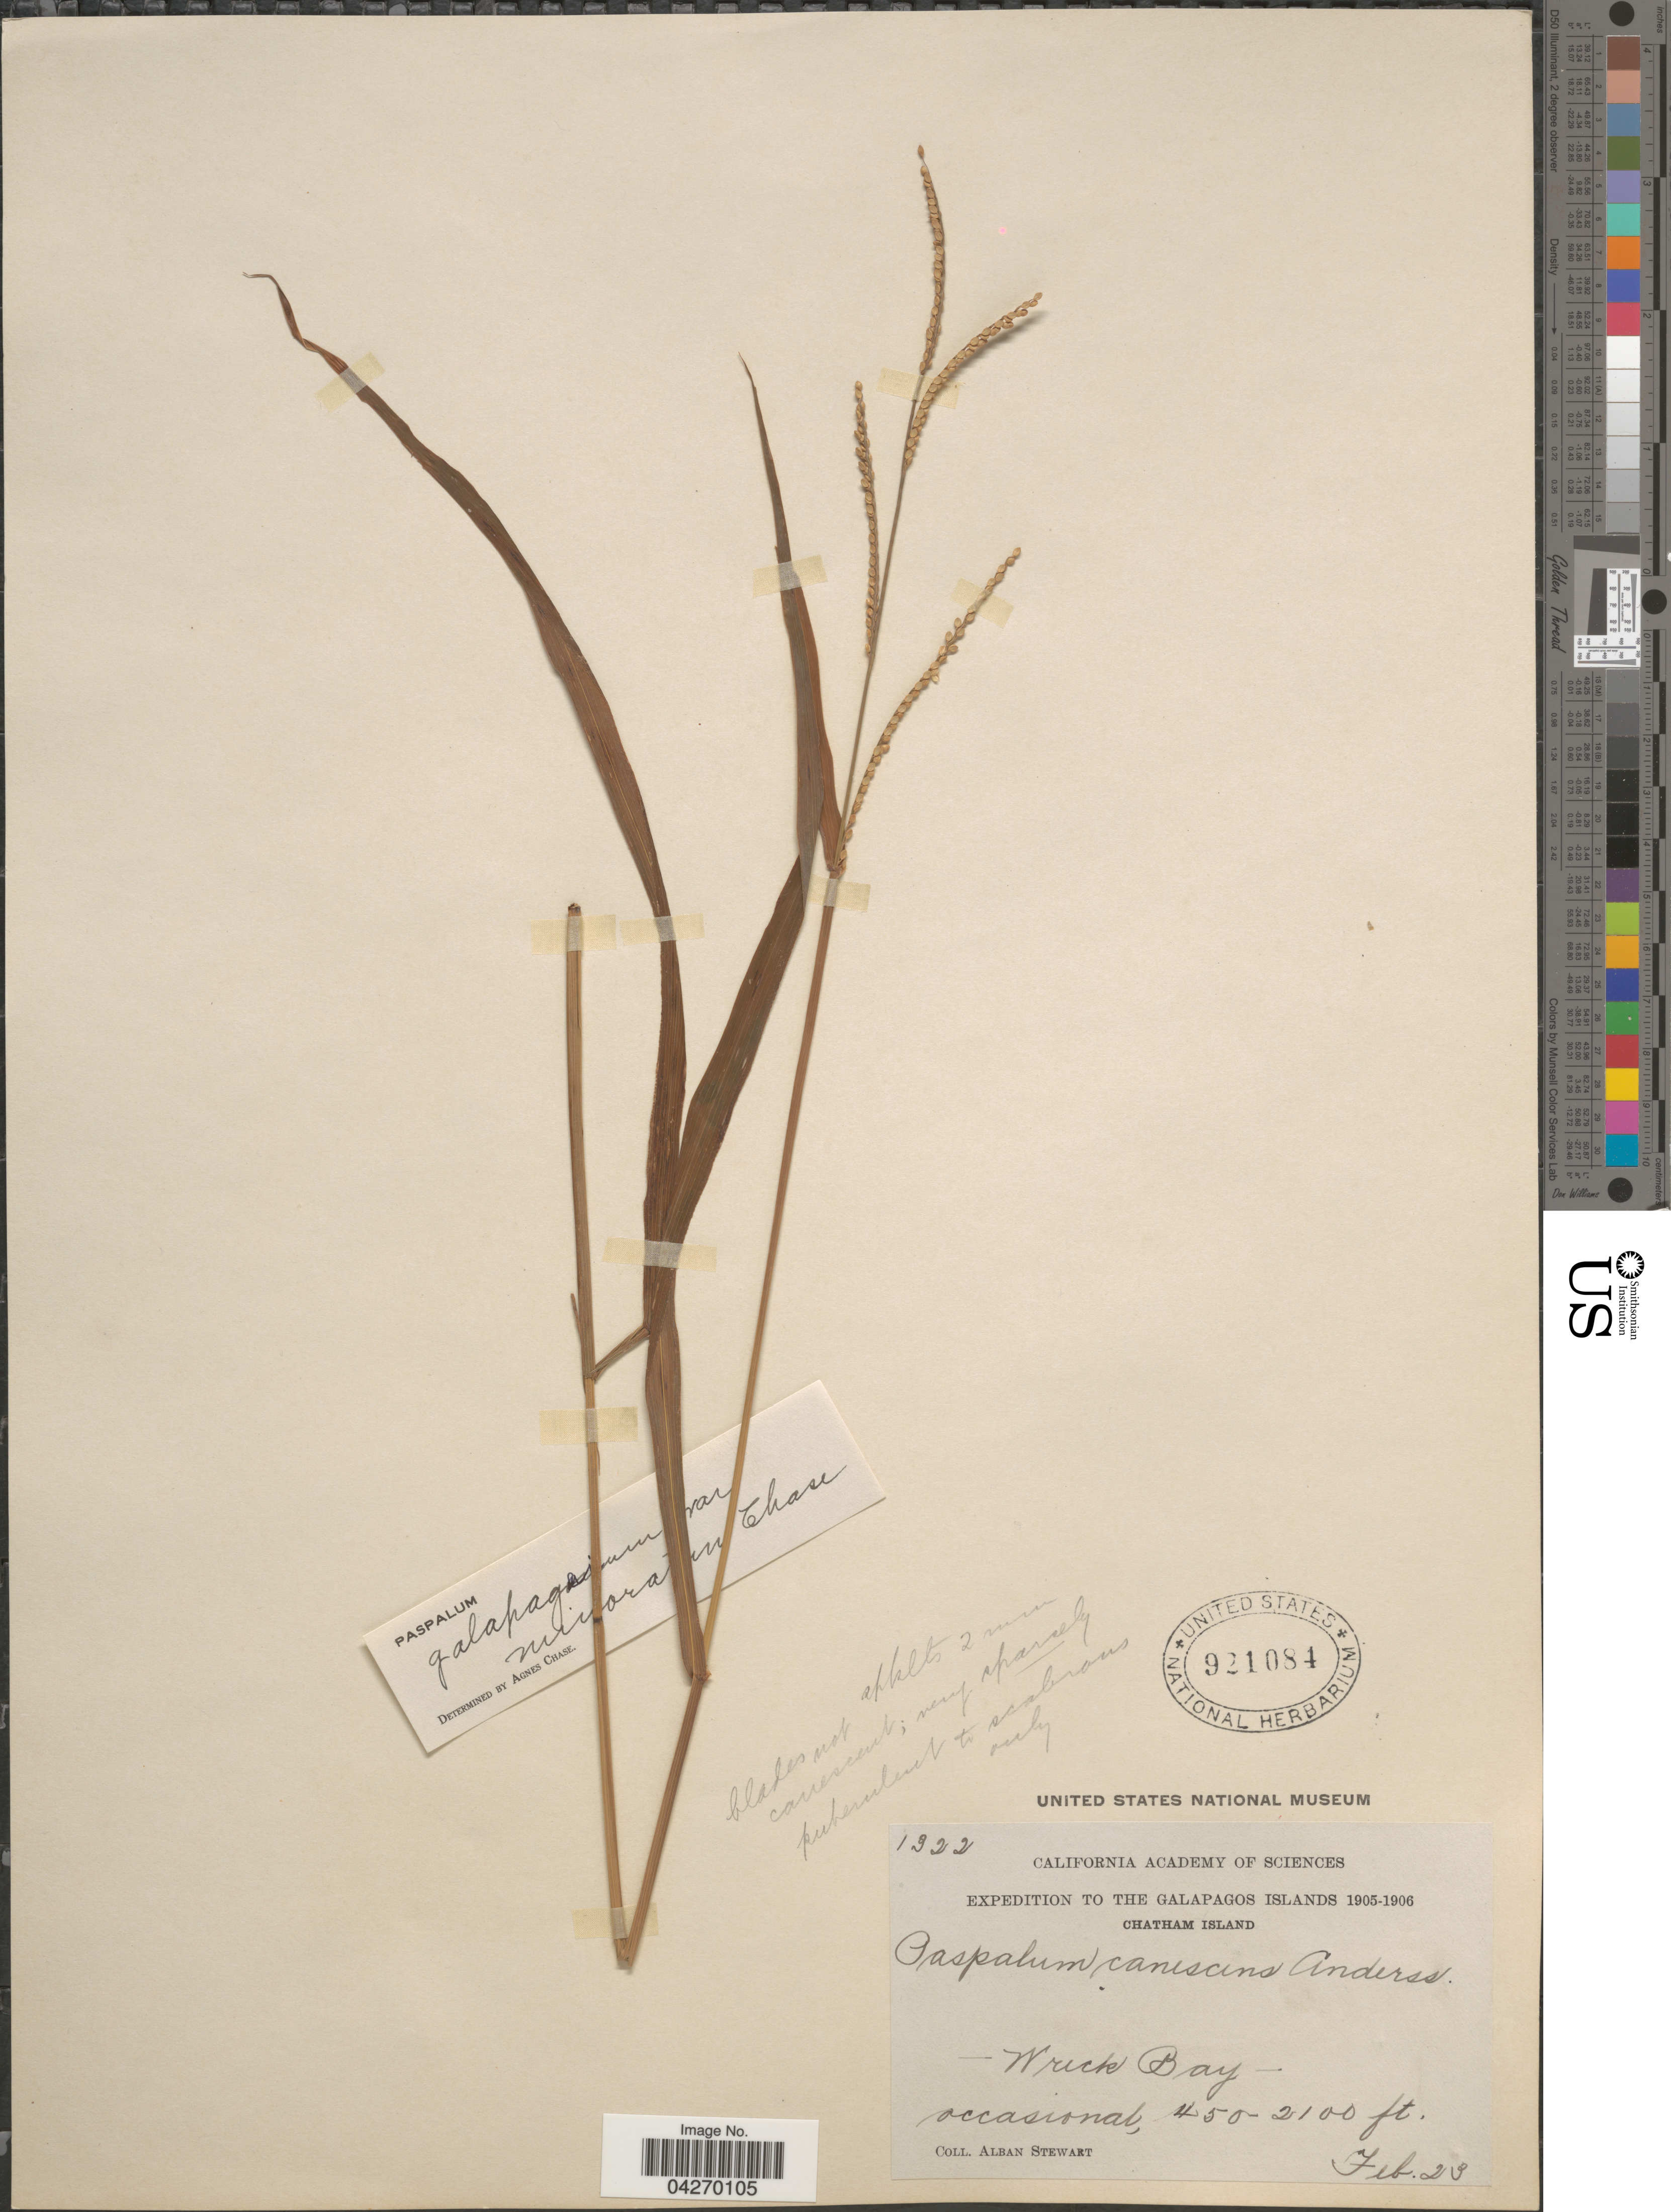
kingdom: Plantae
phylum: Tracheophyta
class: Liliopsida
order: Poales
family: Poaceae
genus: Paspalum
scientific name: Paspalum galapageium var. minoratum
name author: Chase ex Hitchc.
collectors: A. Stewart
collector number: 1322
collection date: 1905-02-23/1906-02-23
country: Ecuador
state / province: Colón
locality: Expedition to the Galapagos Islands 1905-1906. Chatham Island. Wreck Bay.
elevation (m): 137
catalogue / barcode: US 921084